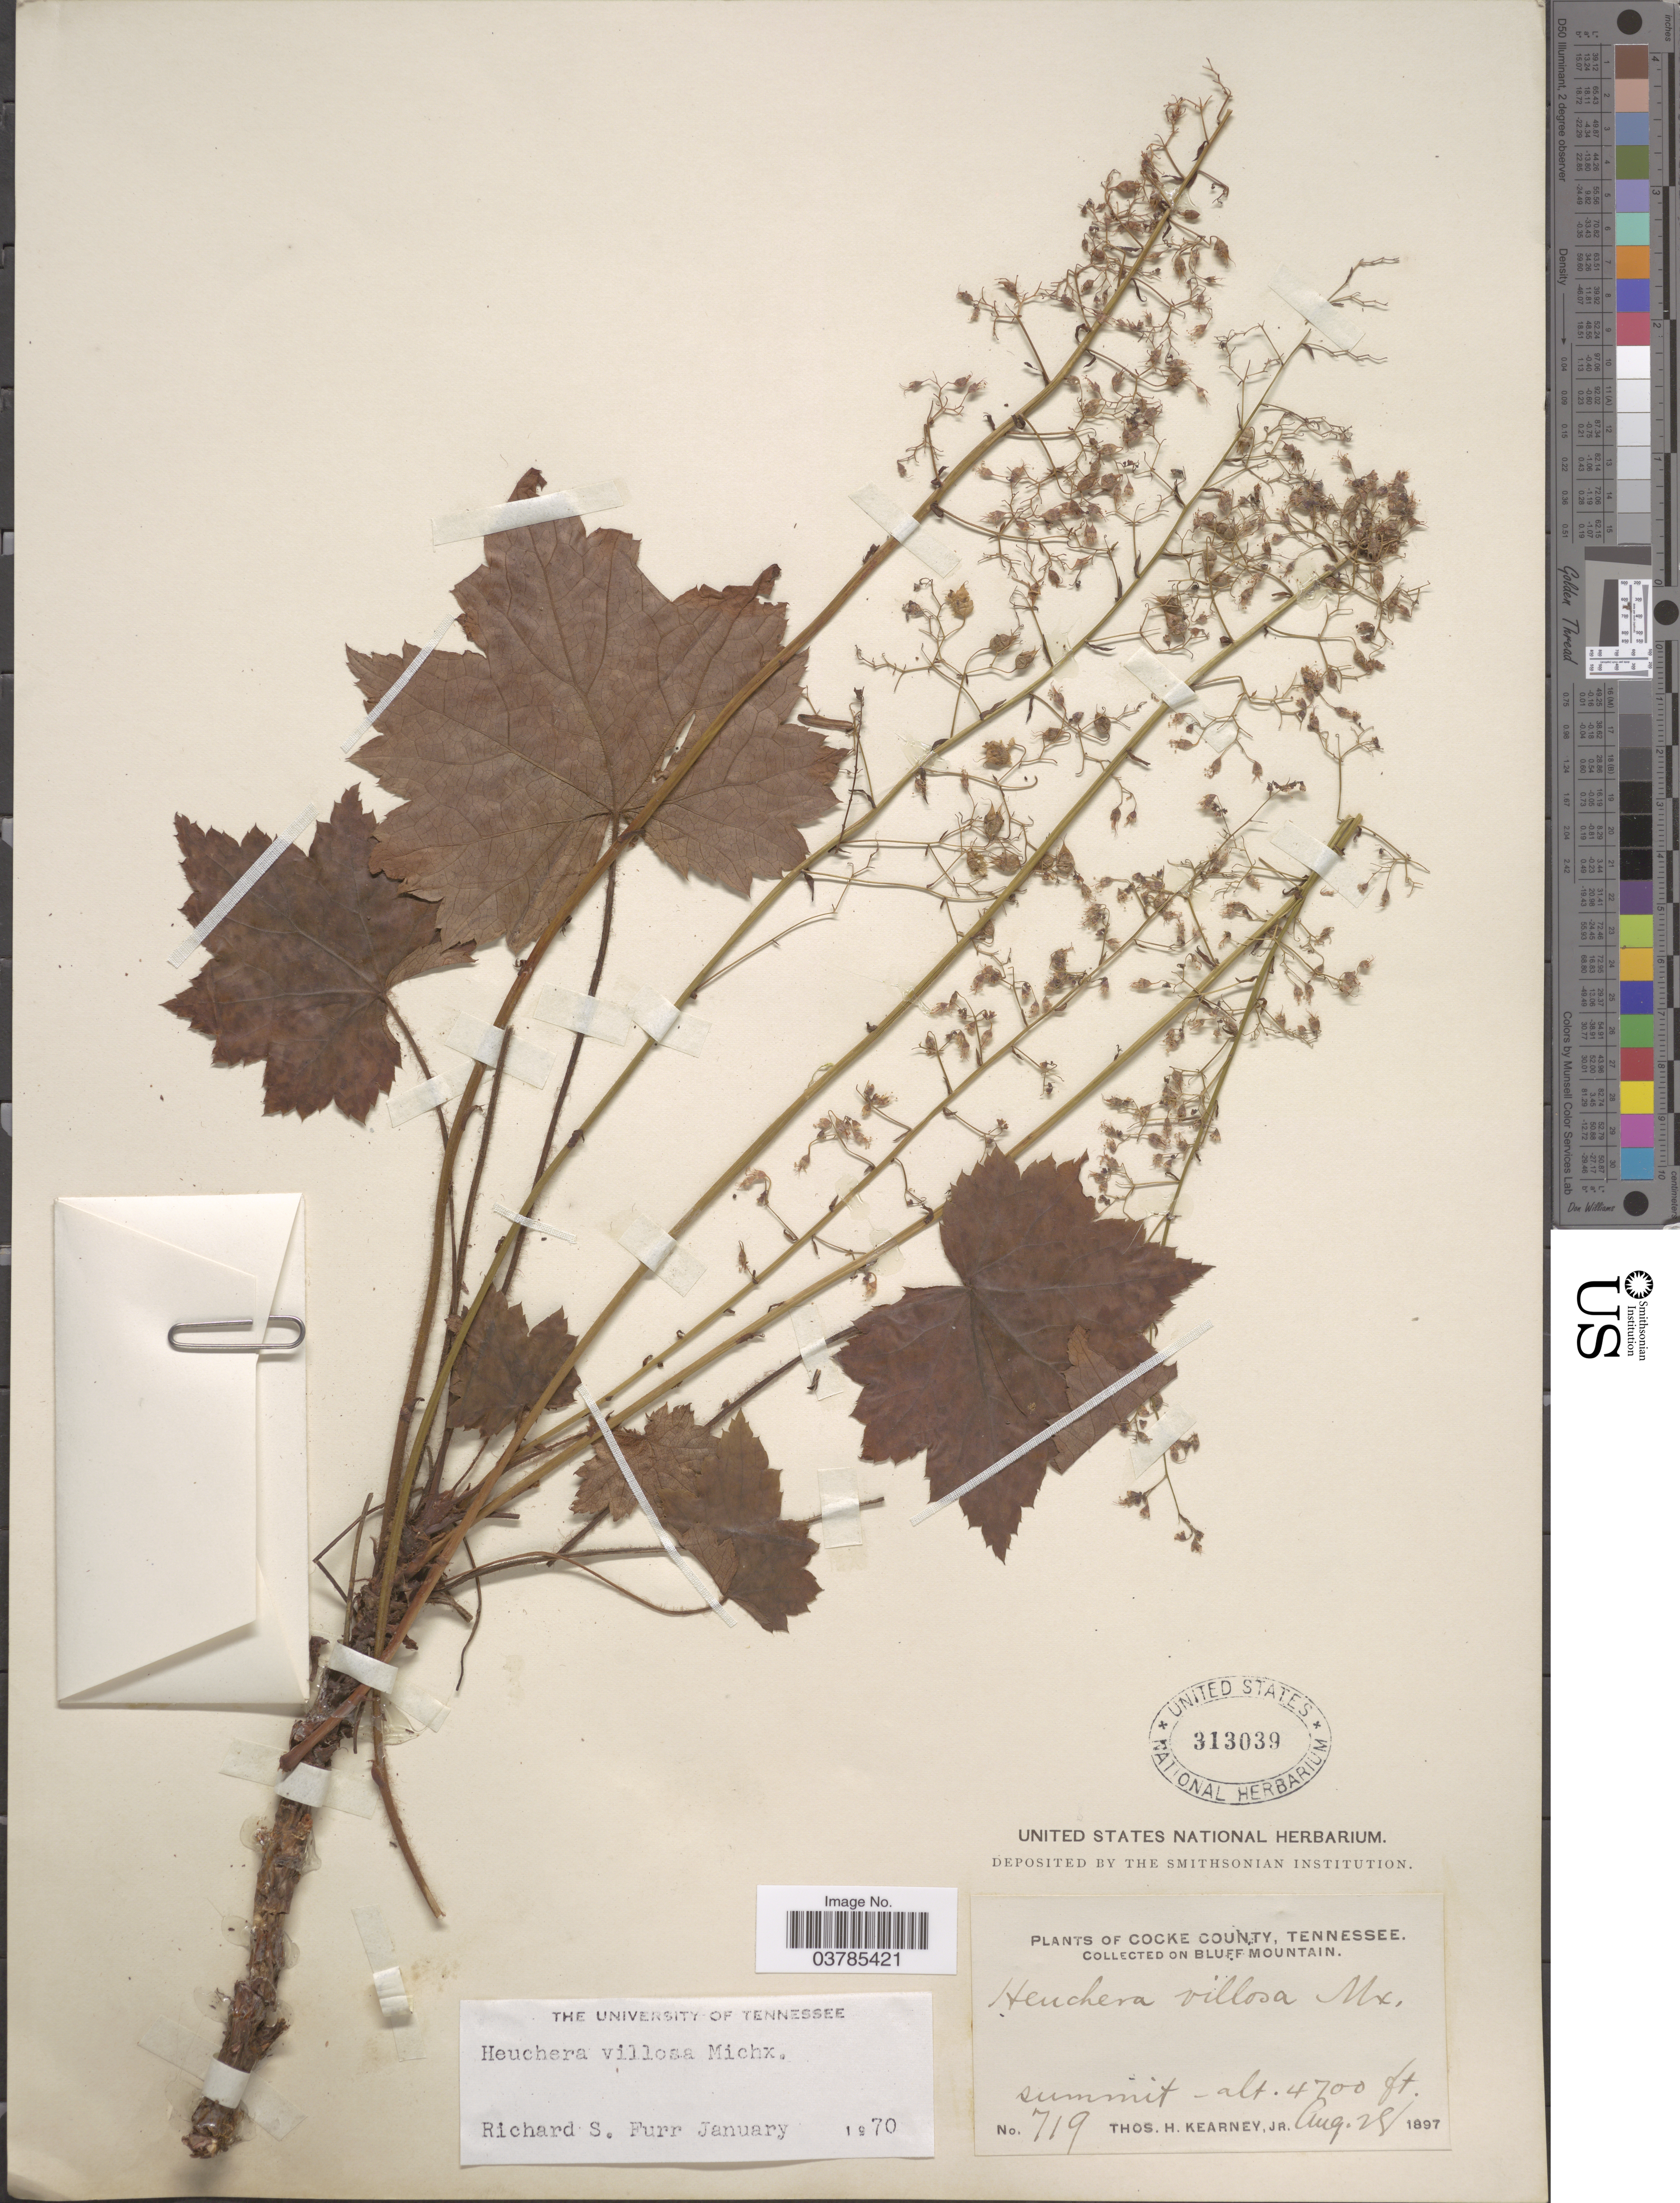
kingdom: Plantae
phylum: Tracheophyta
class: Magnoliopsida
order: Saxifragales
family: Saxifragaceae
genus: Heuchera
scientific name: Heuchera villosa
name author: Michx.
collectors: T. H. Kearney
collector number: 719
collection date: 1897-08-28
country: United States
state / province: Tennessee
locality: Cocke County. On Bluff Mountain. Summit.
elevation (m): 1433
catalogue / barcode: US 313039